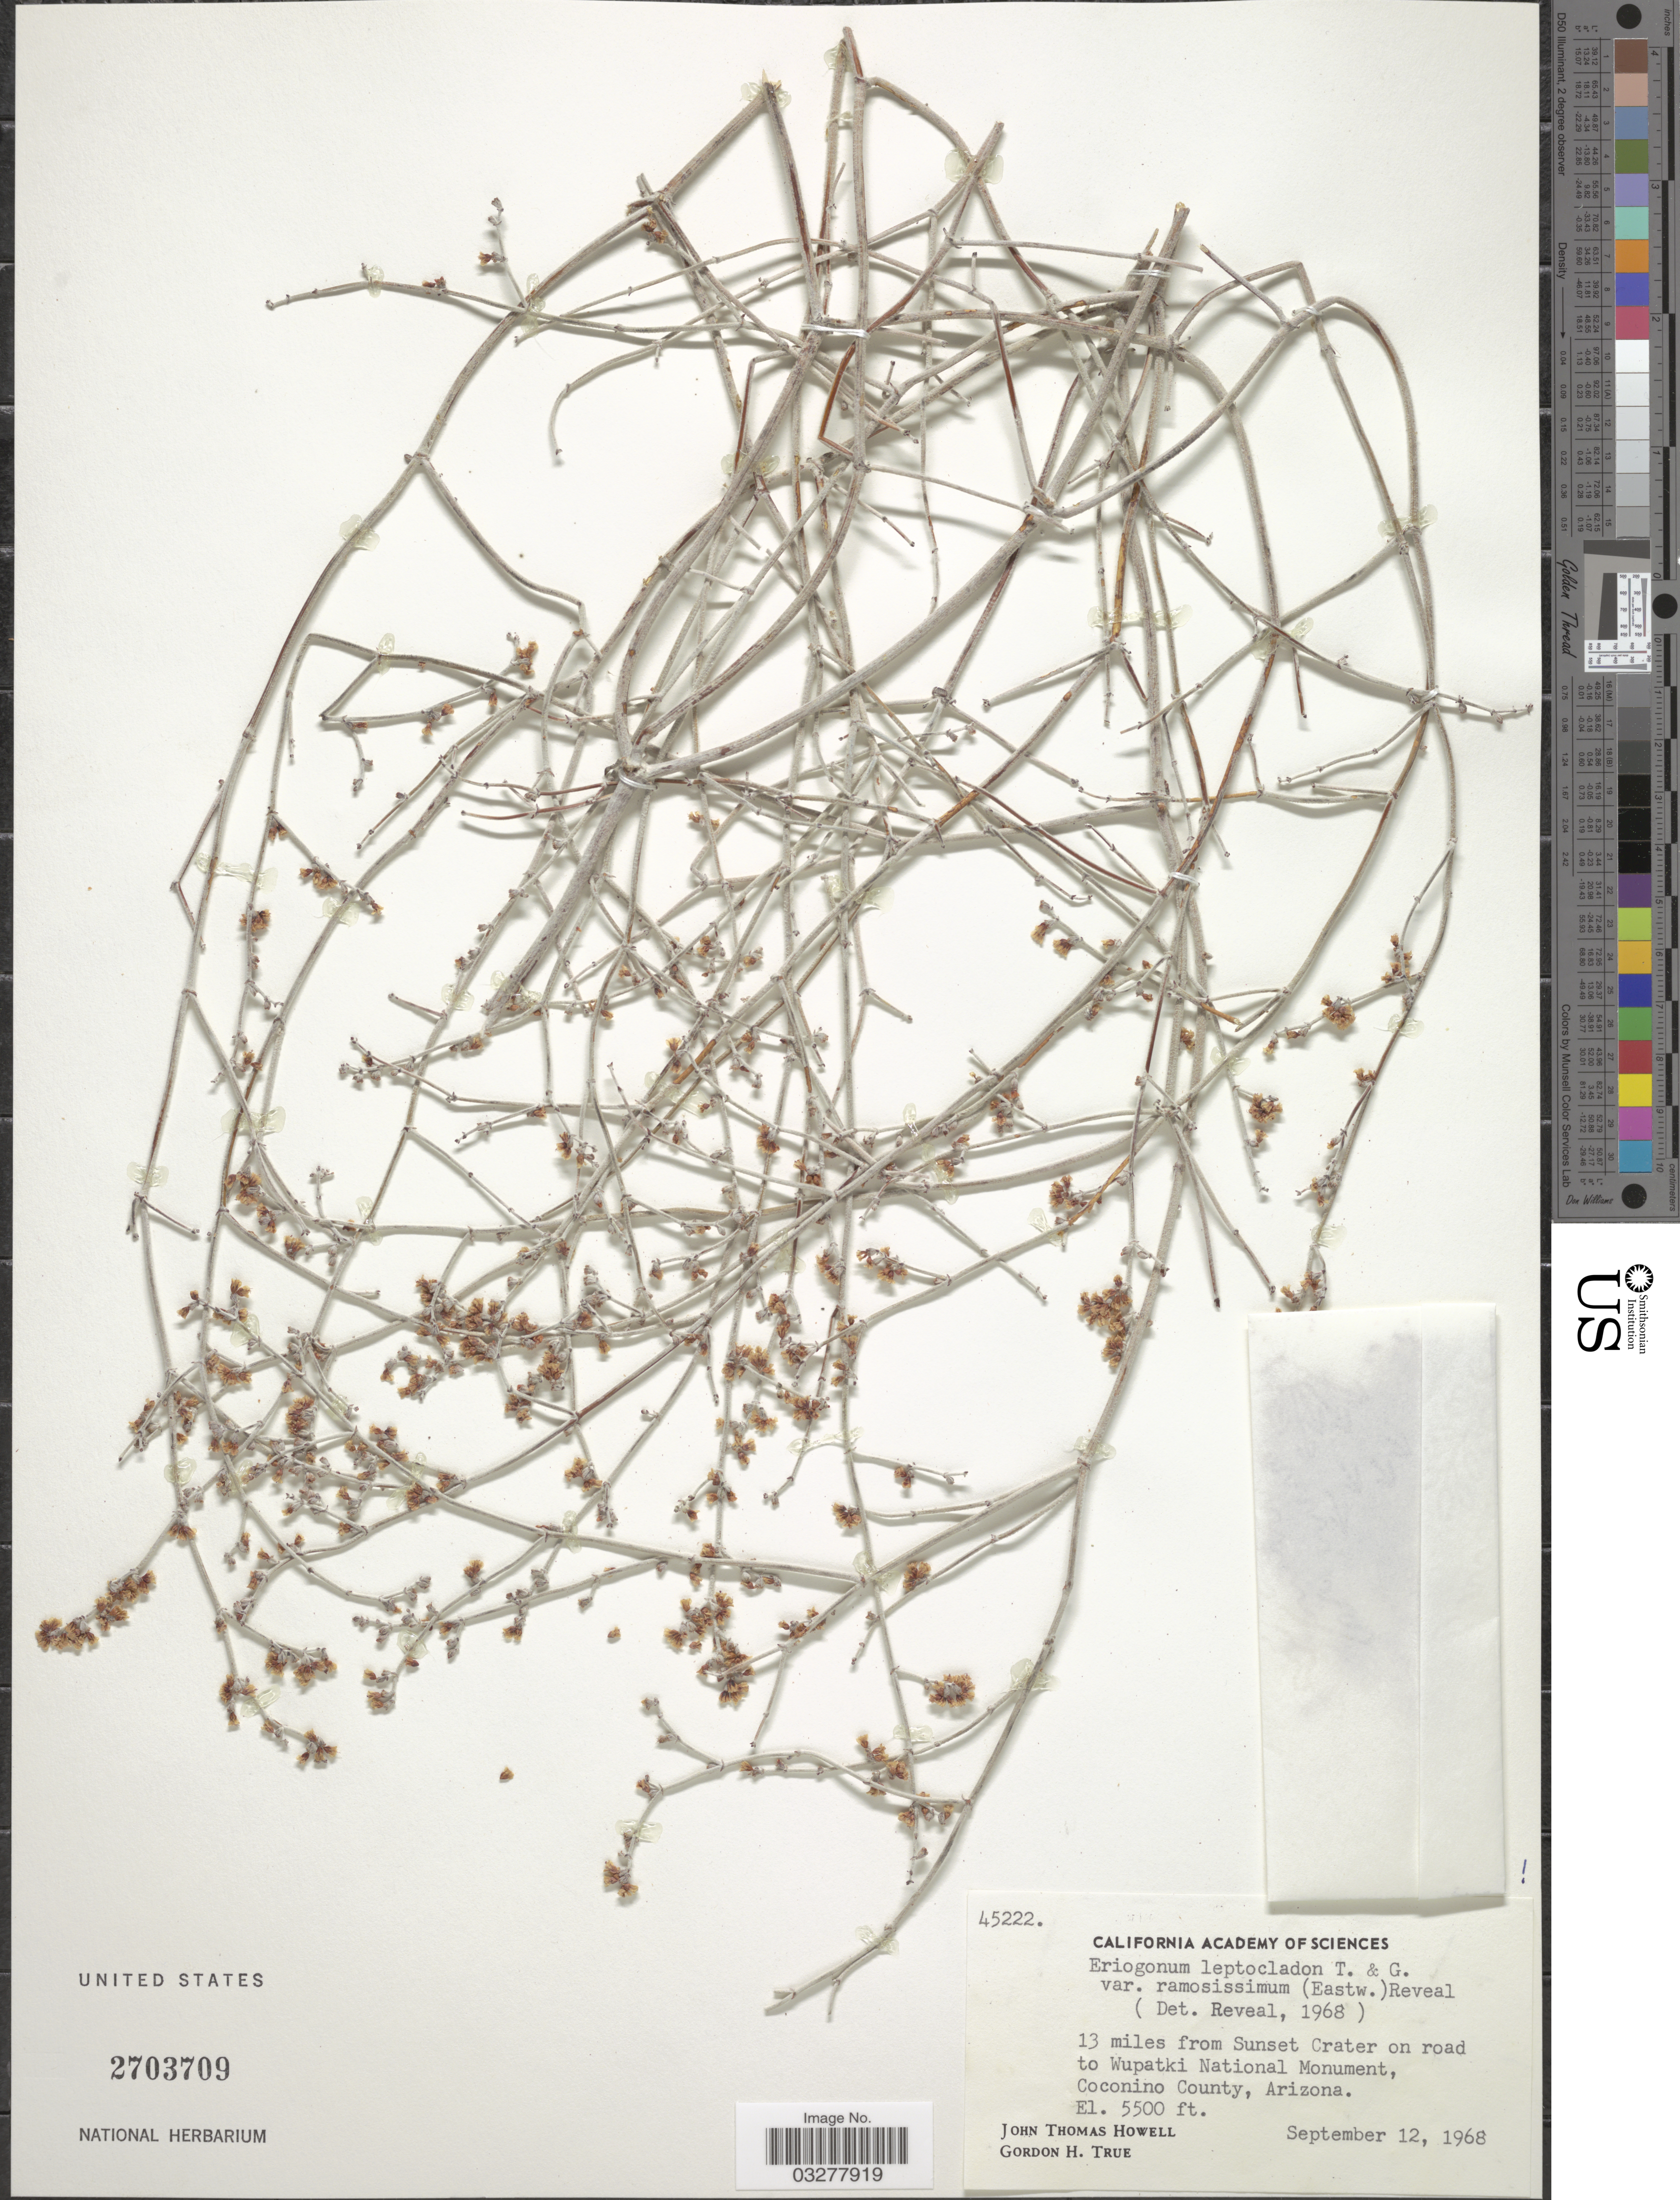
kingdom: Plantae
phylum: Tracheophyta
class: Magnoliopsida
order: Caryophyllales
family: Polygonaceae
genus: Eriogonum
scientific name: Eriogonum leptocladon var. ramosissimum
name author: (Eastw.) Reveal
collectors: J. T. Howell & G. H. True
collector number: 45222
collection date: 1968-09-12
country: United States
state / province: Arizona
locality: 13 miles from Sunset Crater on road to Wupatki National Monument, Coconino County.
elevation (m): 1676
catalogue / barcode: US 2703709